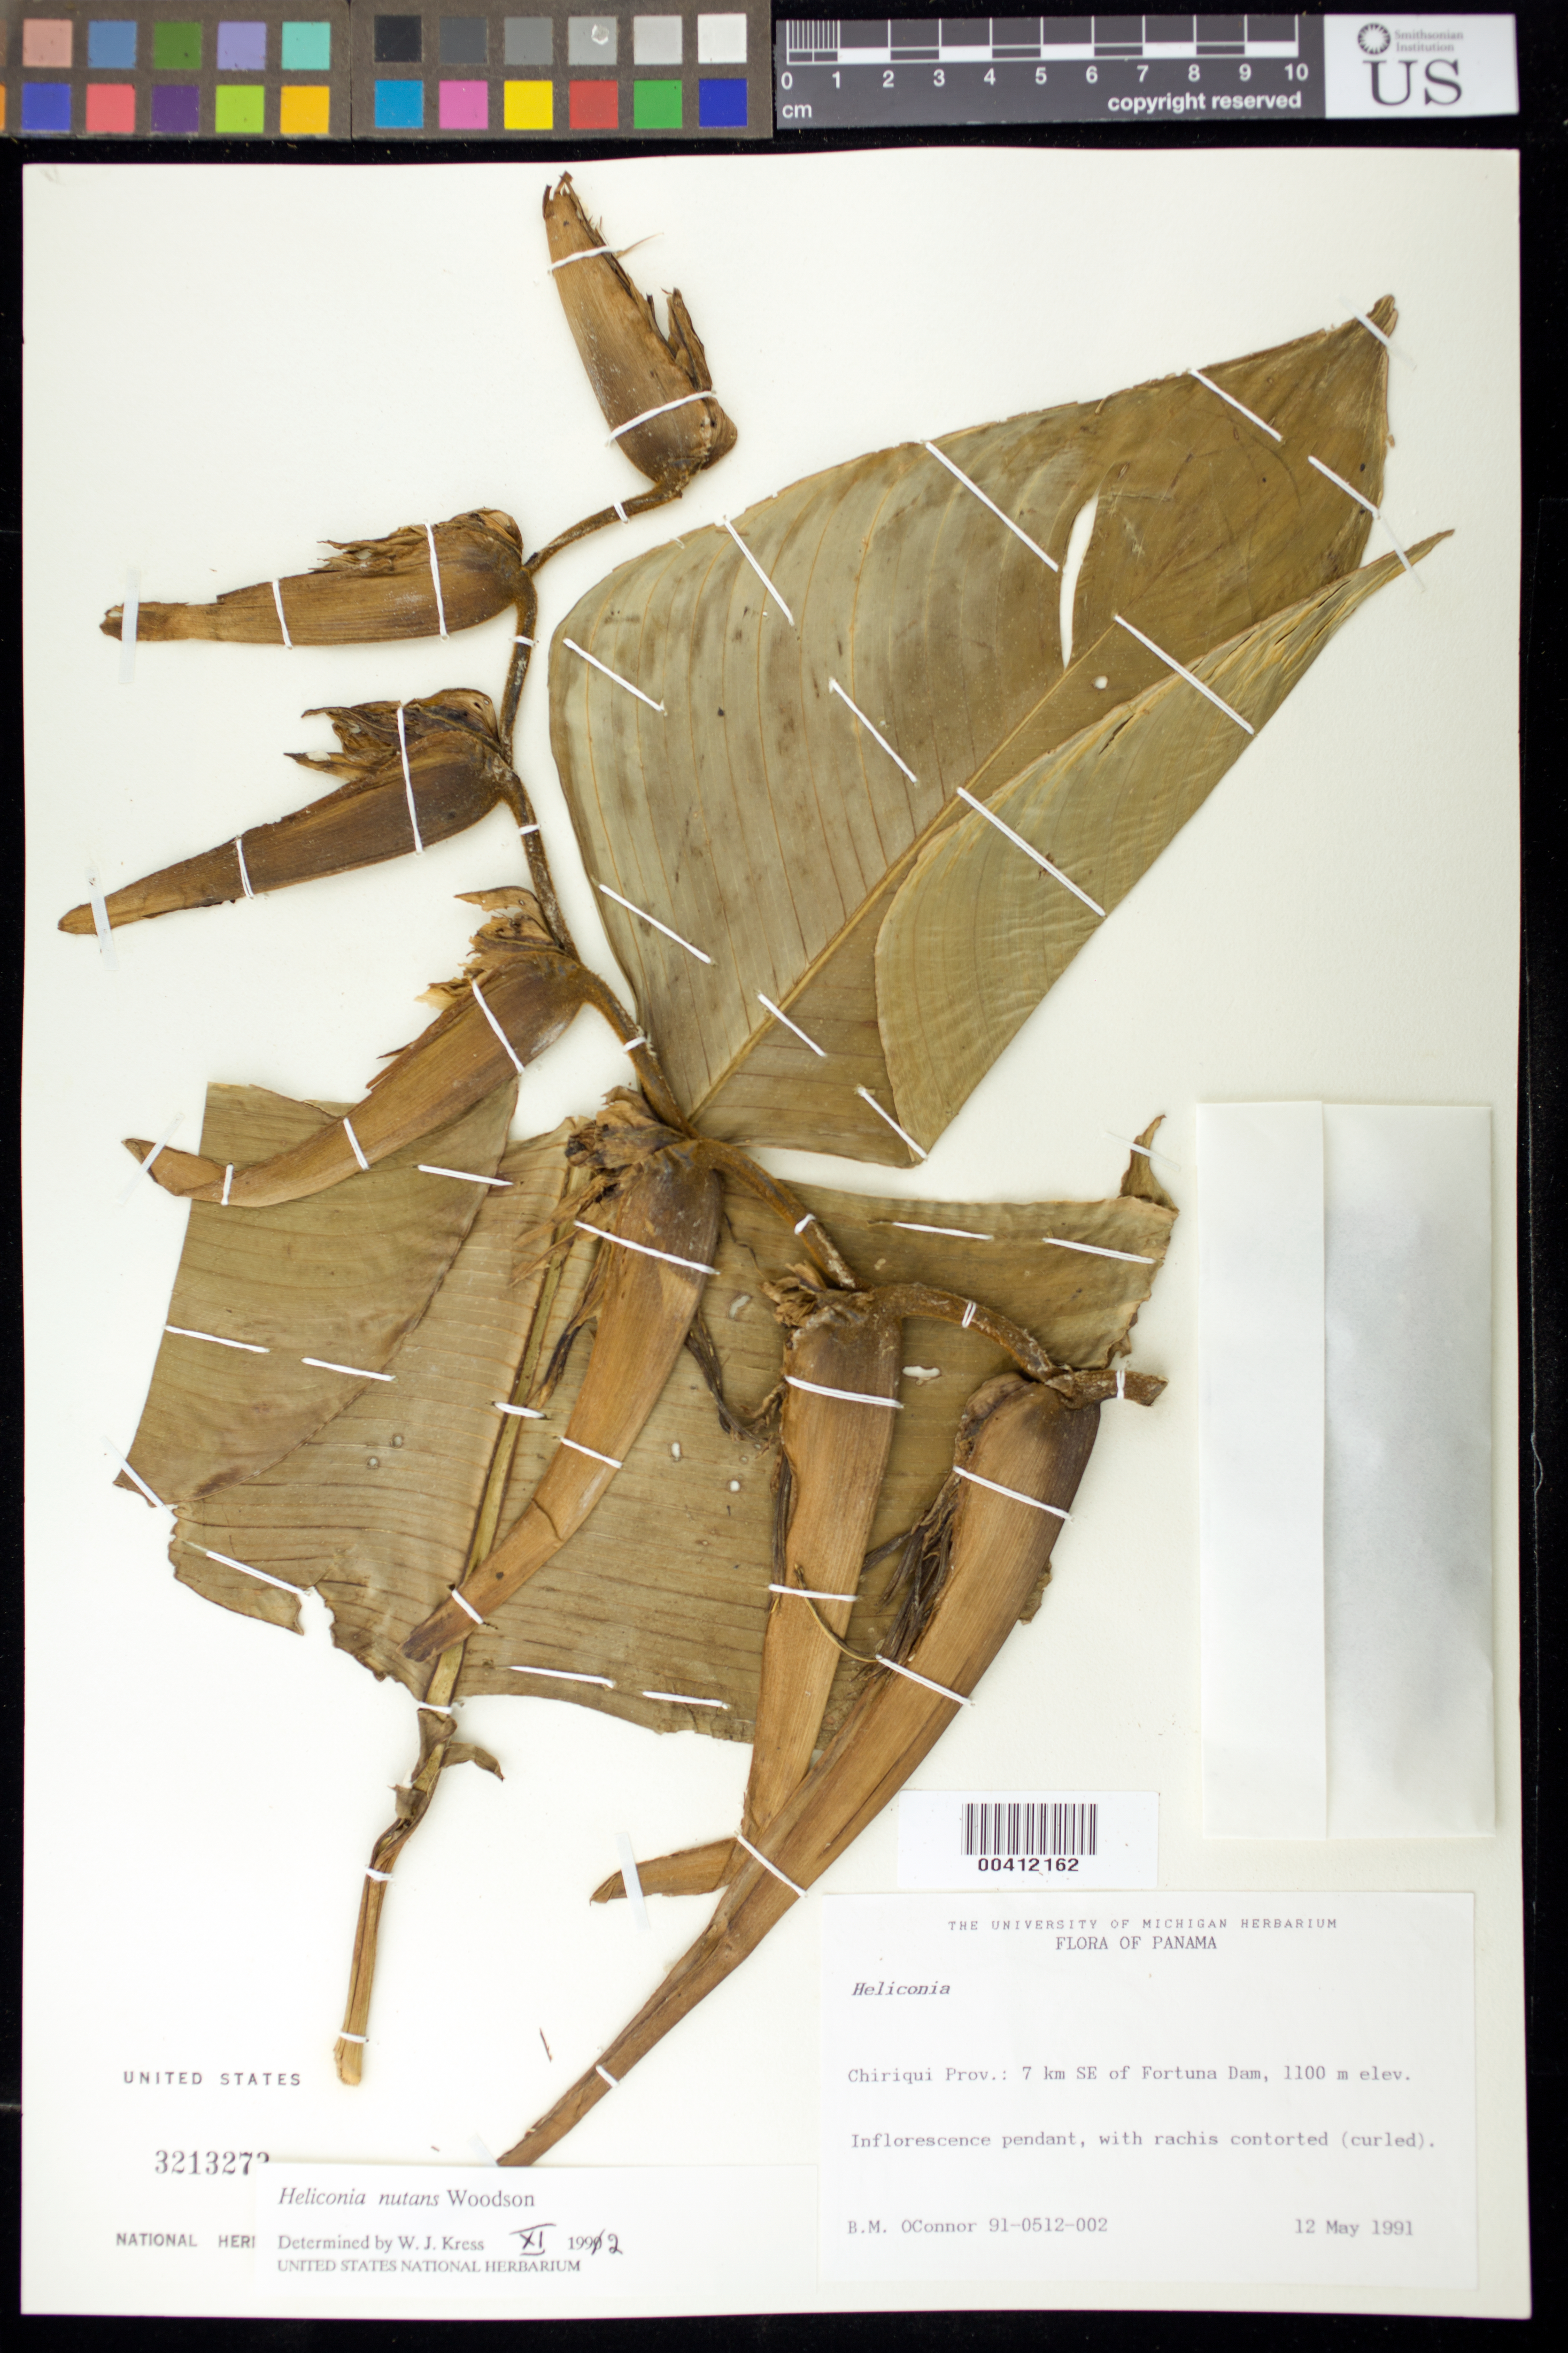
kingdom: Plantae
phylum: Tracheophyta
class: Liliopsida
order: Zingiberales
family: Heliconiaceae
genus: Heliconia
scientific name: Heliconia nutans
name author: Woodson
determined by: Kress, W. J., (US), Smithsonian Institution - National Museum of Natural History (UNITED STATES)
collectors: B. O'connor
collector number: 91-0512-002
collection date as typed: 12 May 1991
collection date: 1991-05-12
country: Panama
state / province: Chiriquí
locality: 7 mi SE of Fortuna Dam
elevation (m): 1100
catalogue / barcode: US 3213273